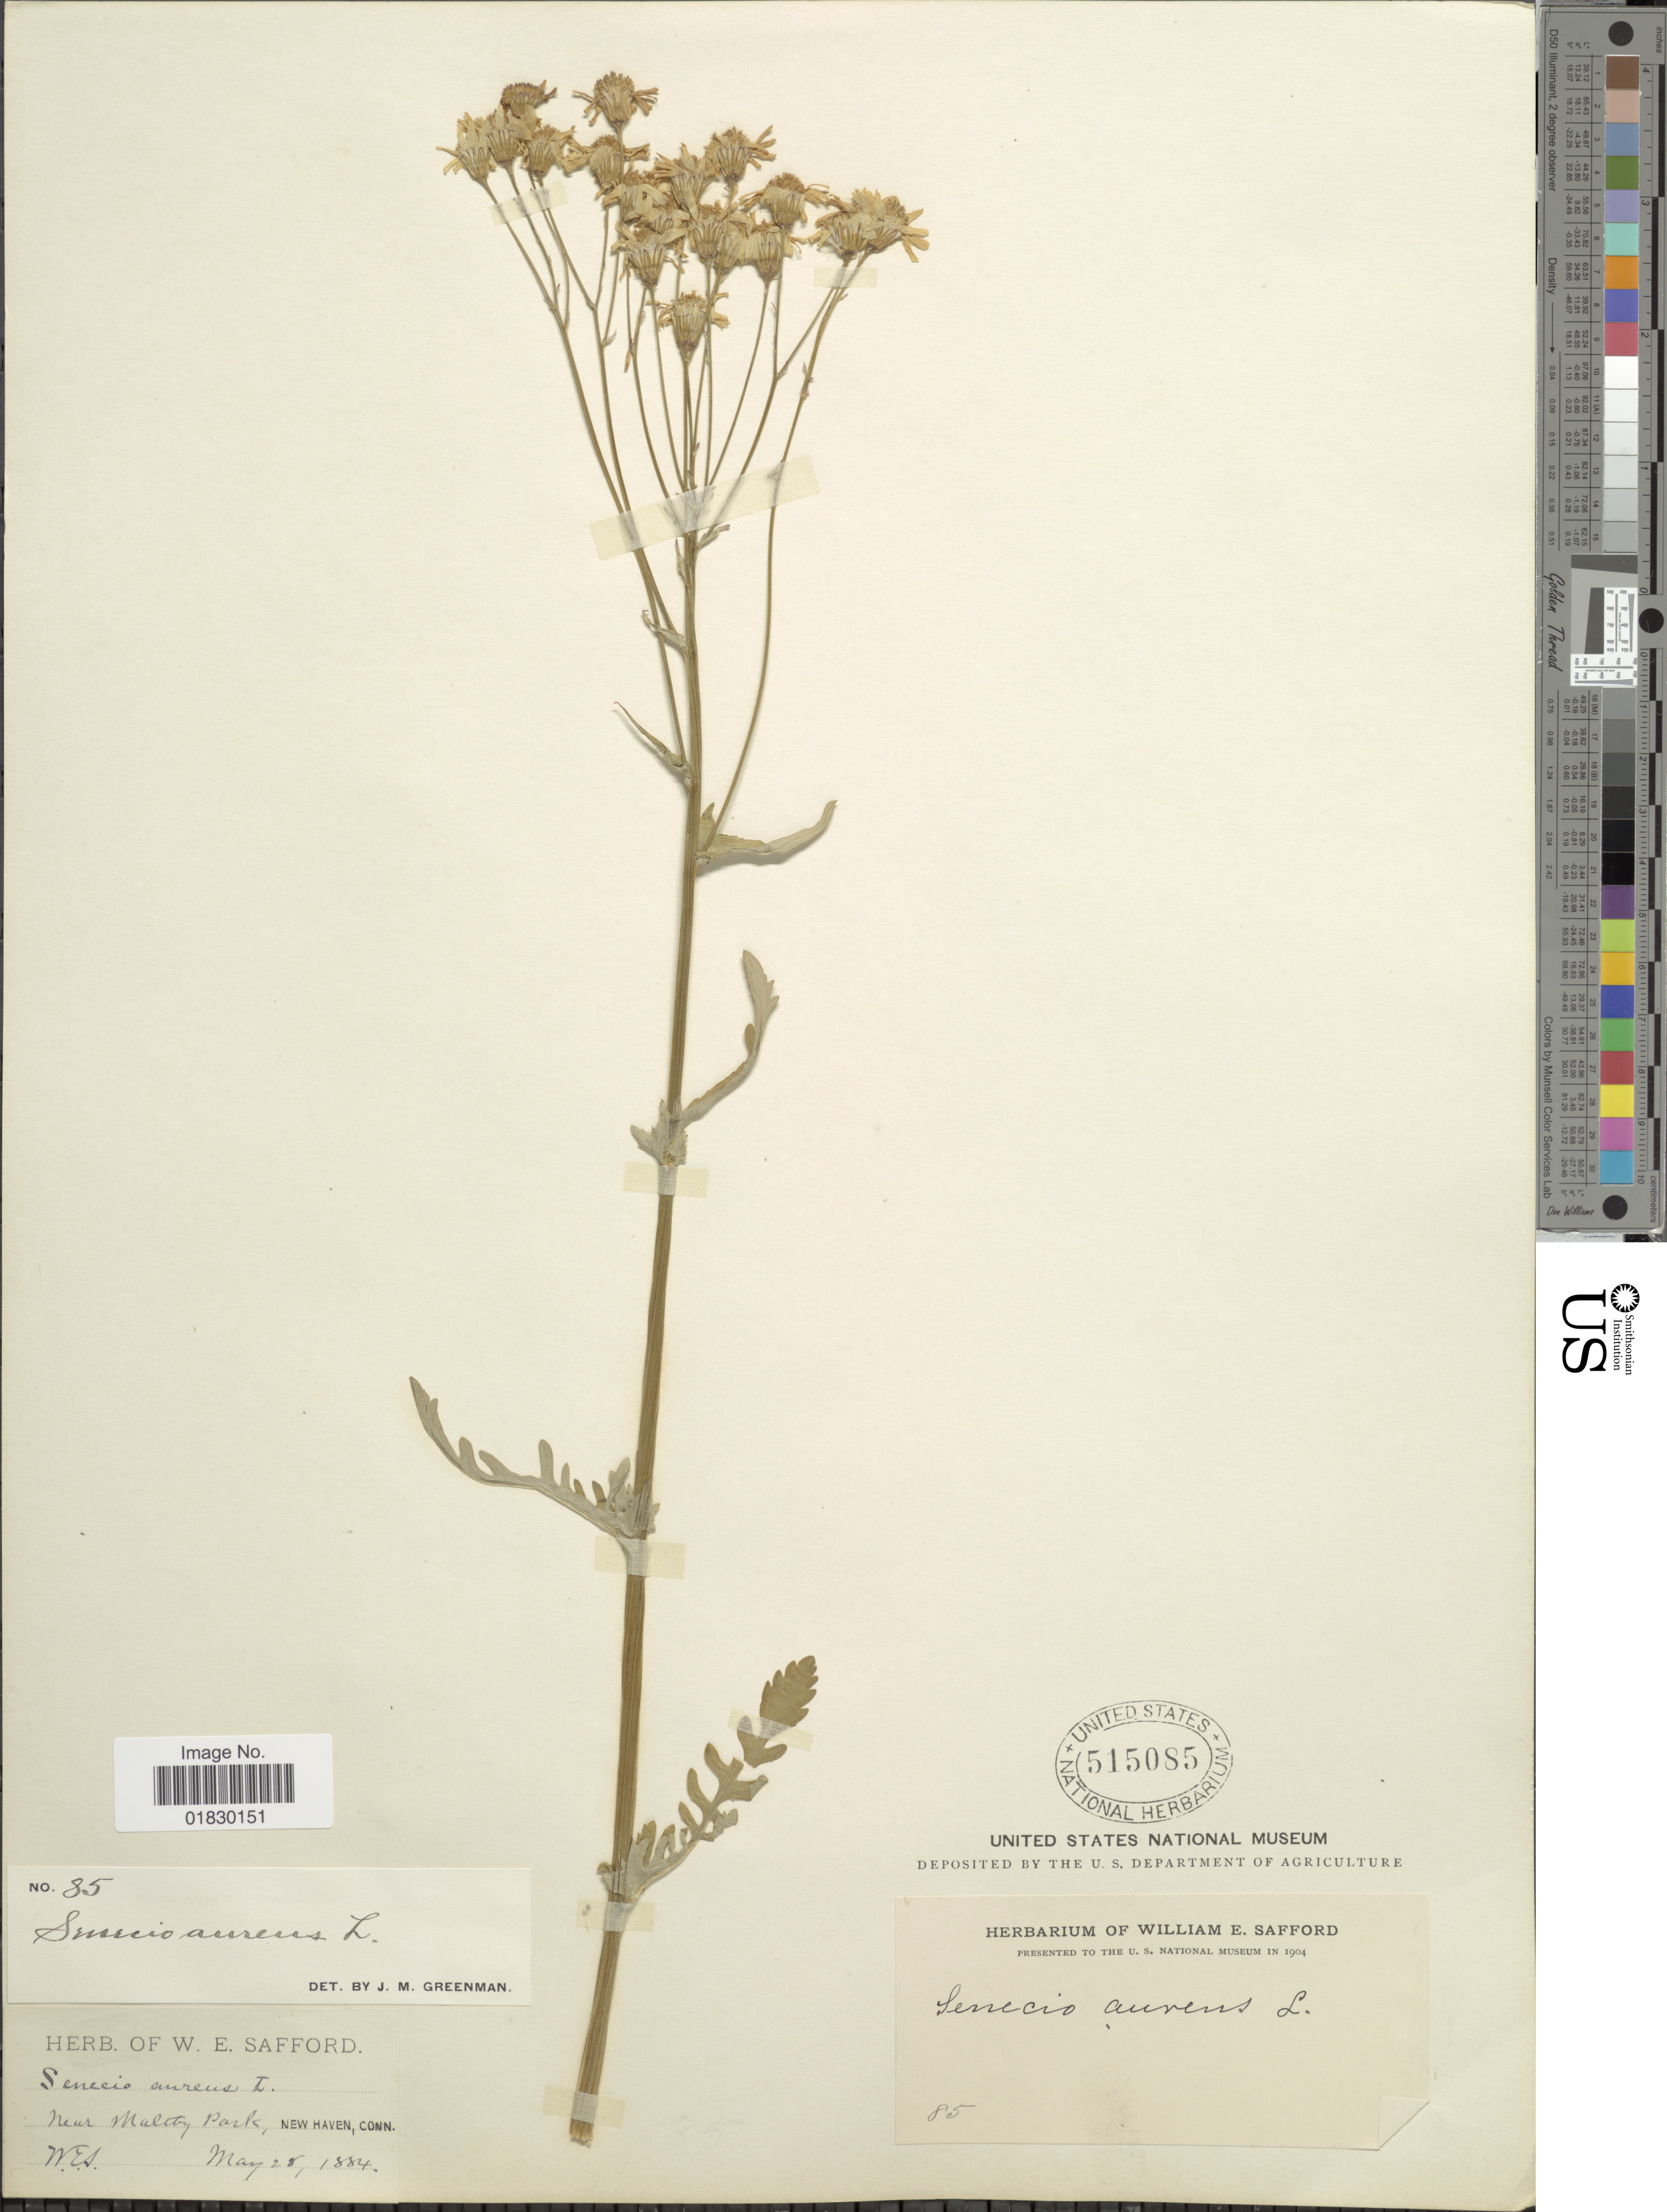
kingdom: Plantae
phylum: Tracheophyta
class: Magnoliopsida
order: Asterales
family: Asteraceae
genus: Packera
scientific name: Packera aurea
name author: (L.) Á. Löve & D. Löve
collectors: W. E. Safford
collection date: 1884-05-28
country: United States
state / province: Connecticut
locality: Near Maltby Park, New Haven, Conn.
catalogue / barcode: US 515085